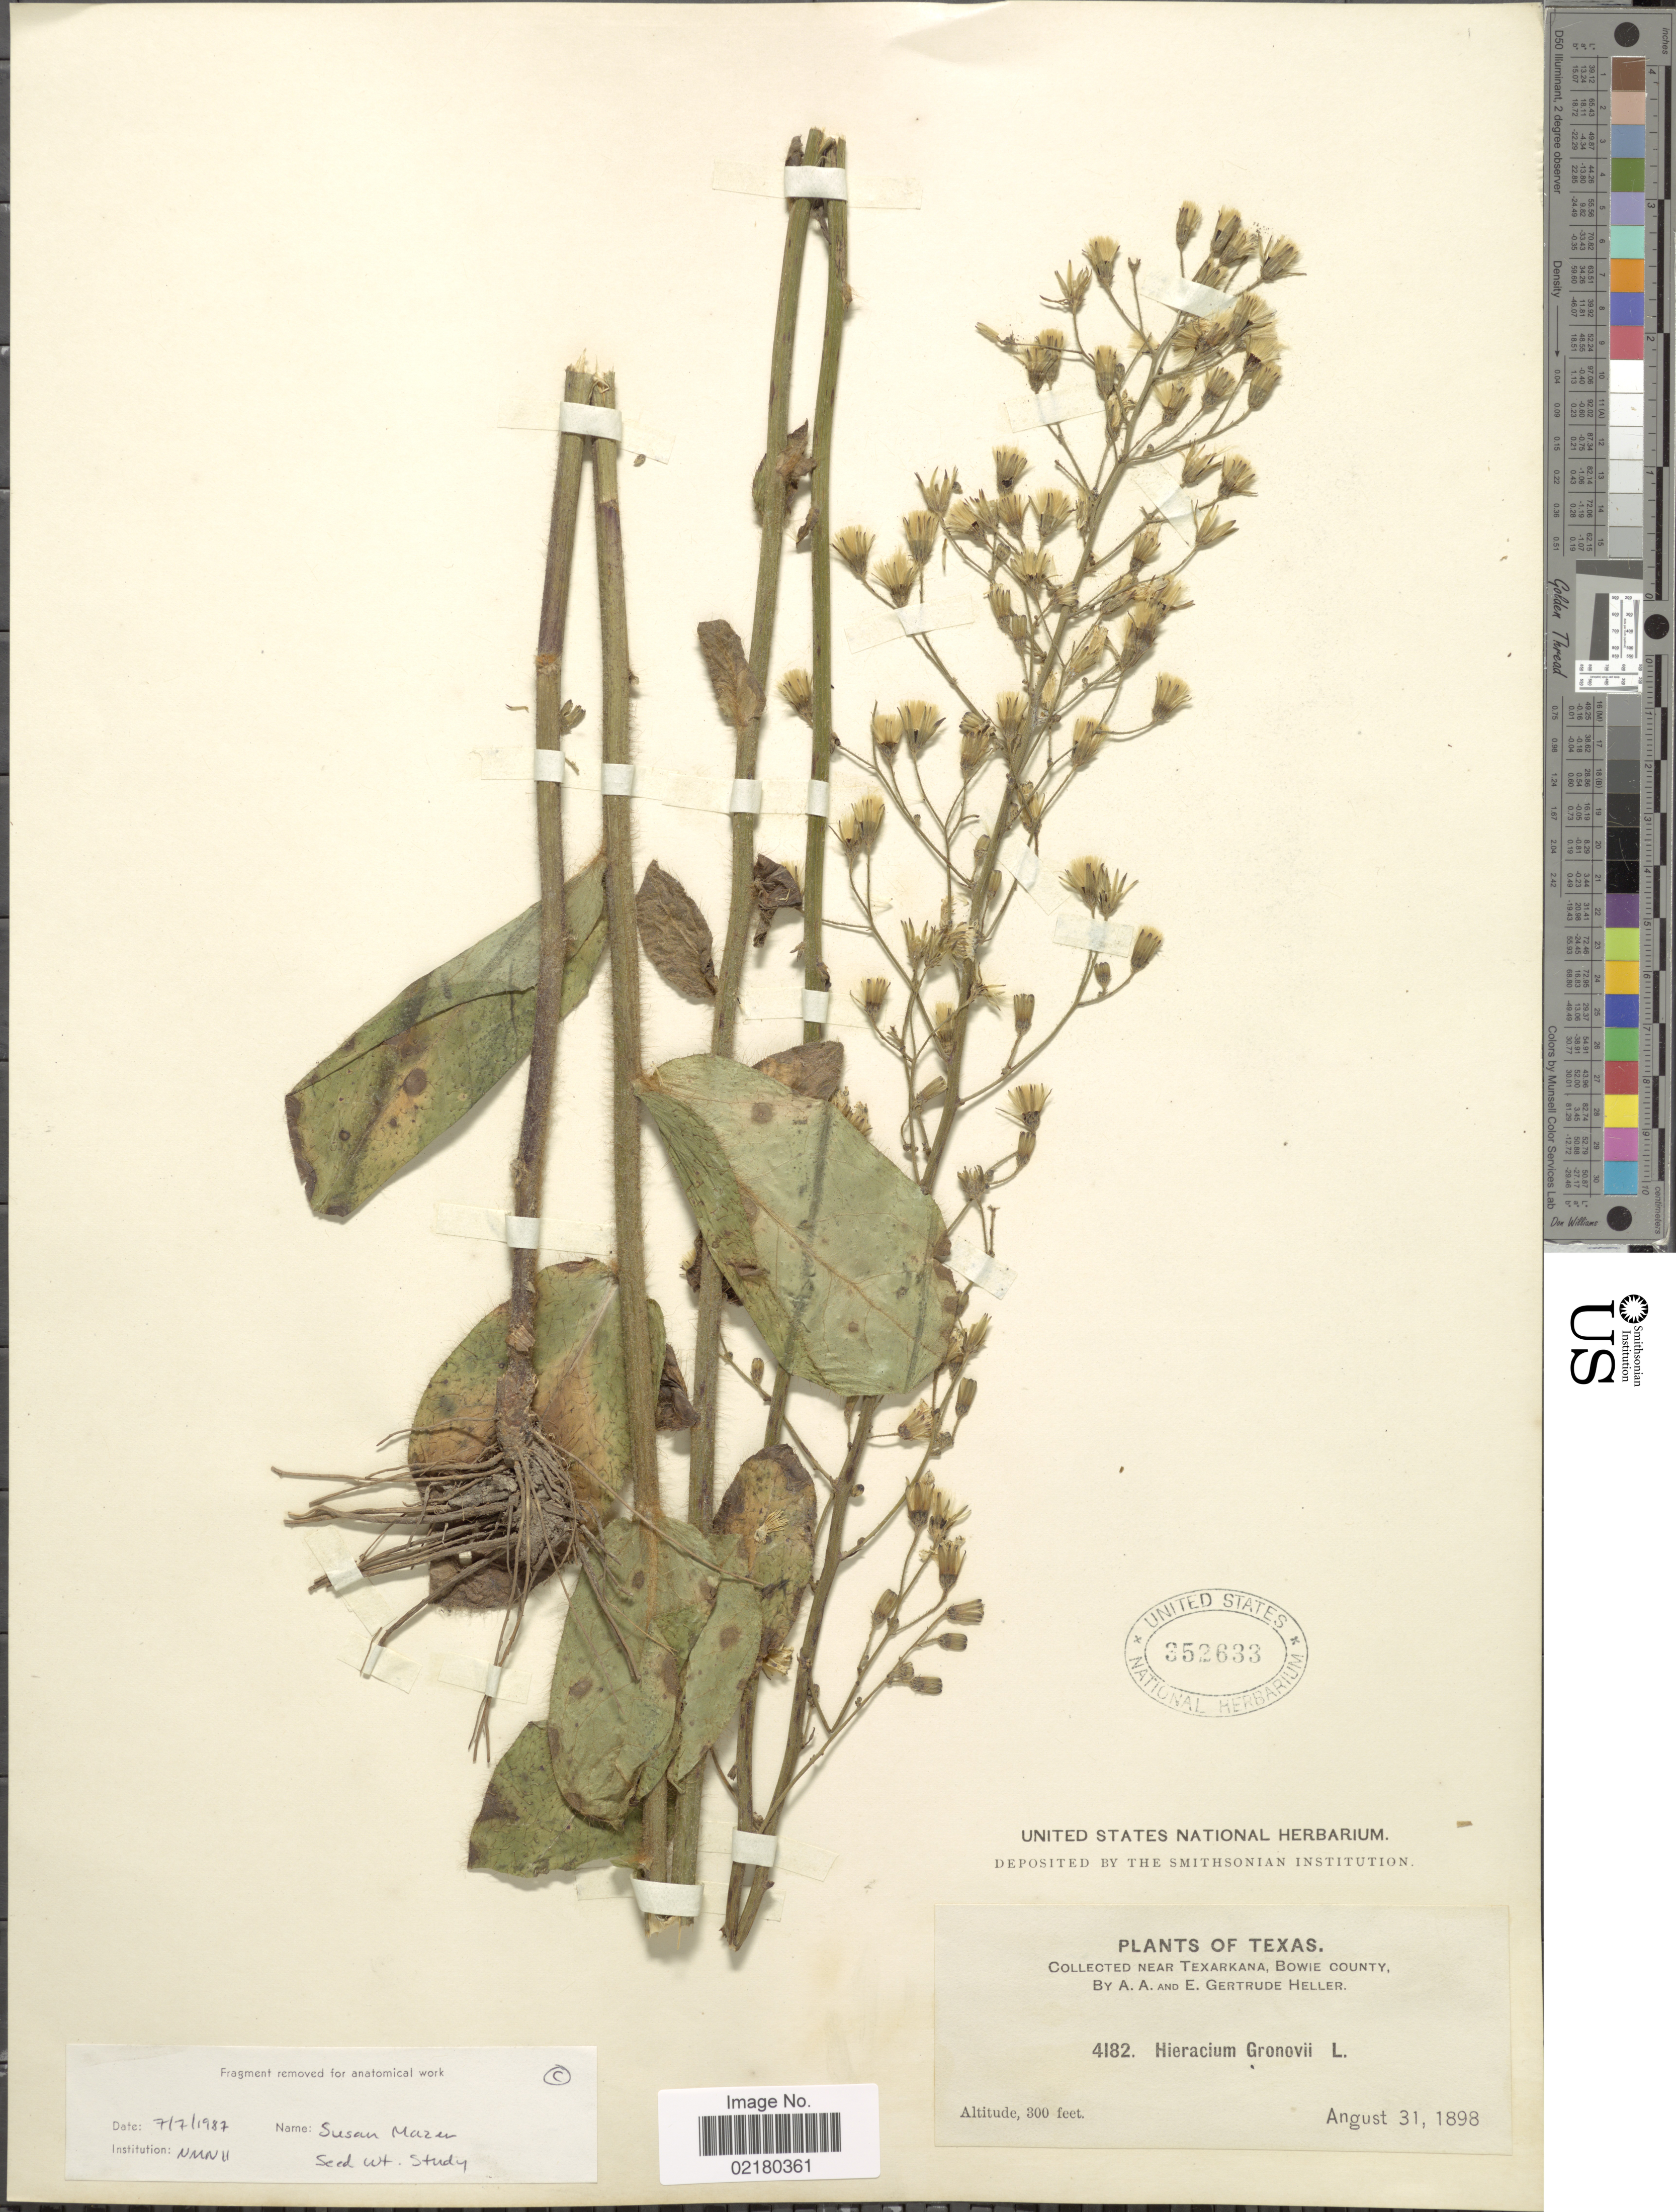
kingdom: Plantae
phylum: Tracheophyta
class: Magnoliopsida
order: Asterales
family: Asteraceae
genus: Hieracium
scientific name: Hieracium gronovii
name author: L.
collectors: A. A. Heller & E. G. Heller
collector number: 4182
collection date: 1898-08-31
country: United States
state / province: Texas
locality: Near Texarkana, Bowie County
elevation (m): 91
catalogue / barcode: US 352633